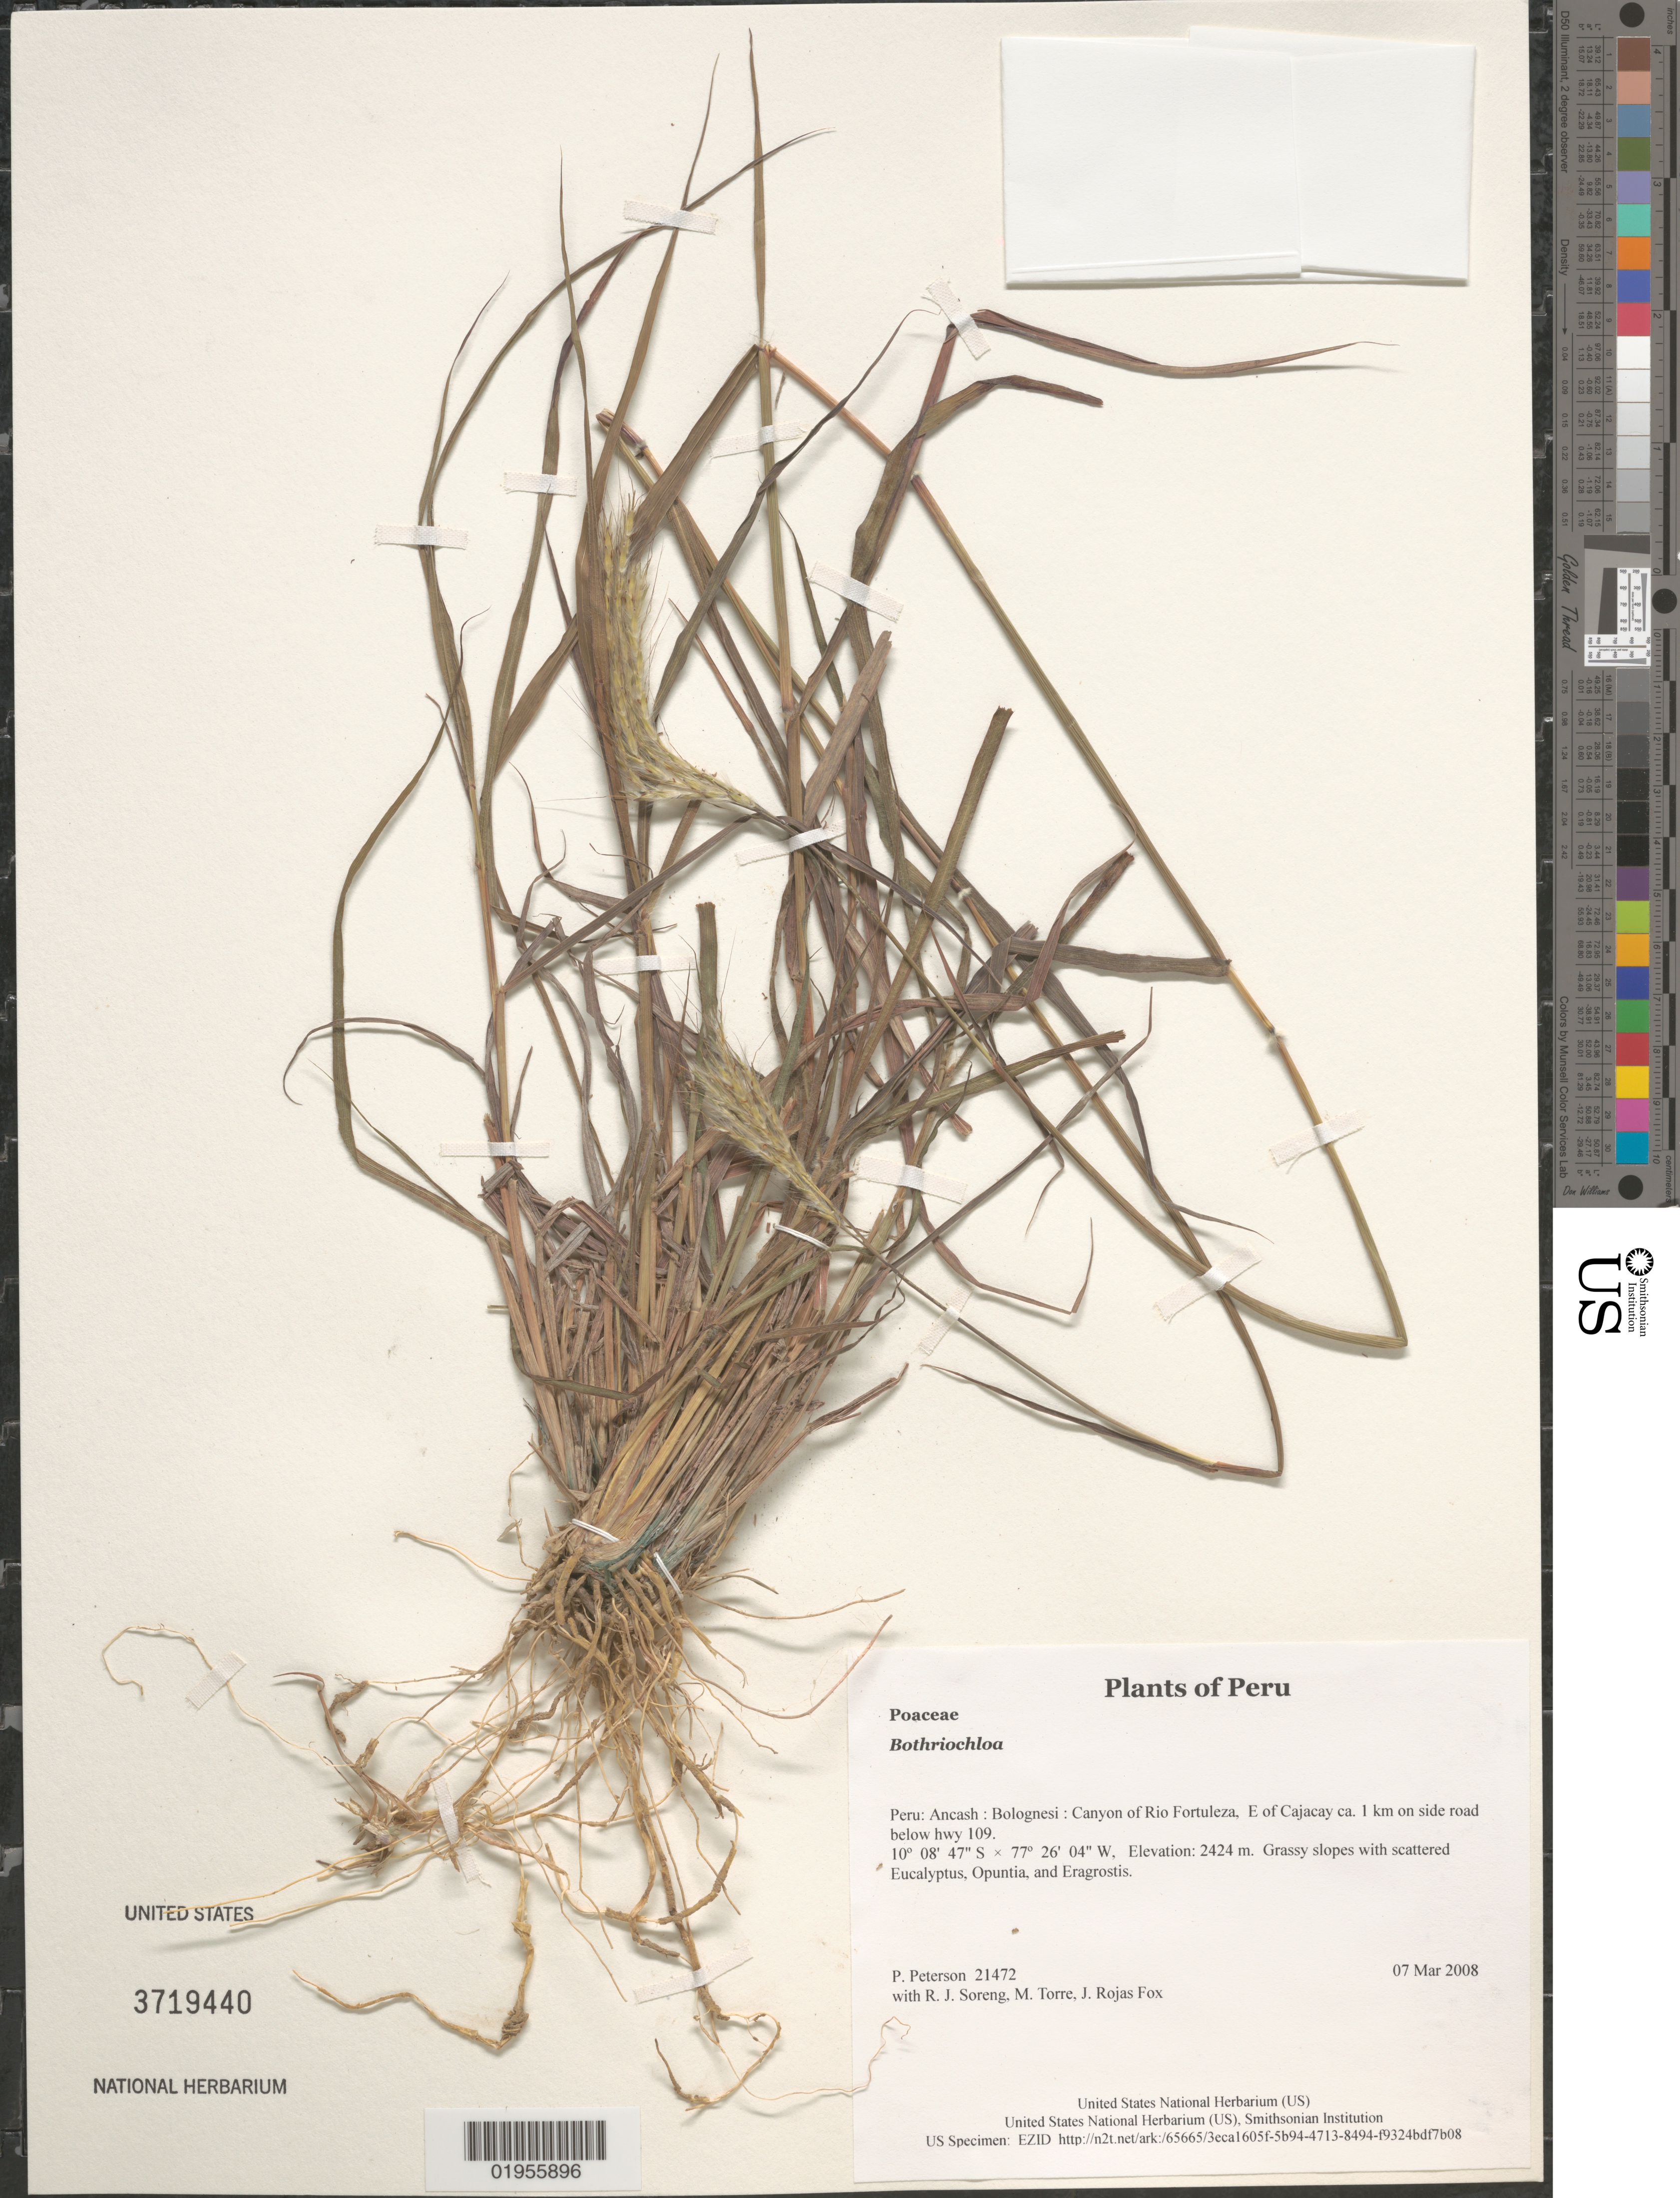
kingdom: Plantae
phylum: Tracheophyta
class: Liliopsida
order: Poales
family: Poaceae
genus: Bothriochloa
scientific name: Bothriochloa sp.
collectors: P. M. Peterson, R. J. Soreng, M. Torre & J. Rojas Fox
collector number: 21472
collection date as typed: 07 Mar 2008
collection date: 2008-03-07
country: Peru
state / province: Ancash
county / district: Bolognesi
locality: Canyon of Rio Fortuleza, E of Cajacay ca. 1 km on side road below hwy 109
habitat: Grassy slopes with scattered Eucalyptus, Opuntia, and Eragrostis.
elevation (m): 2424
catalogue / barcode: US 3719440